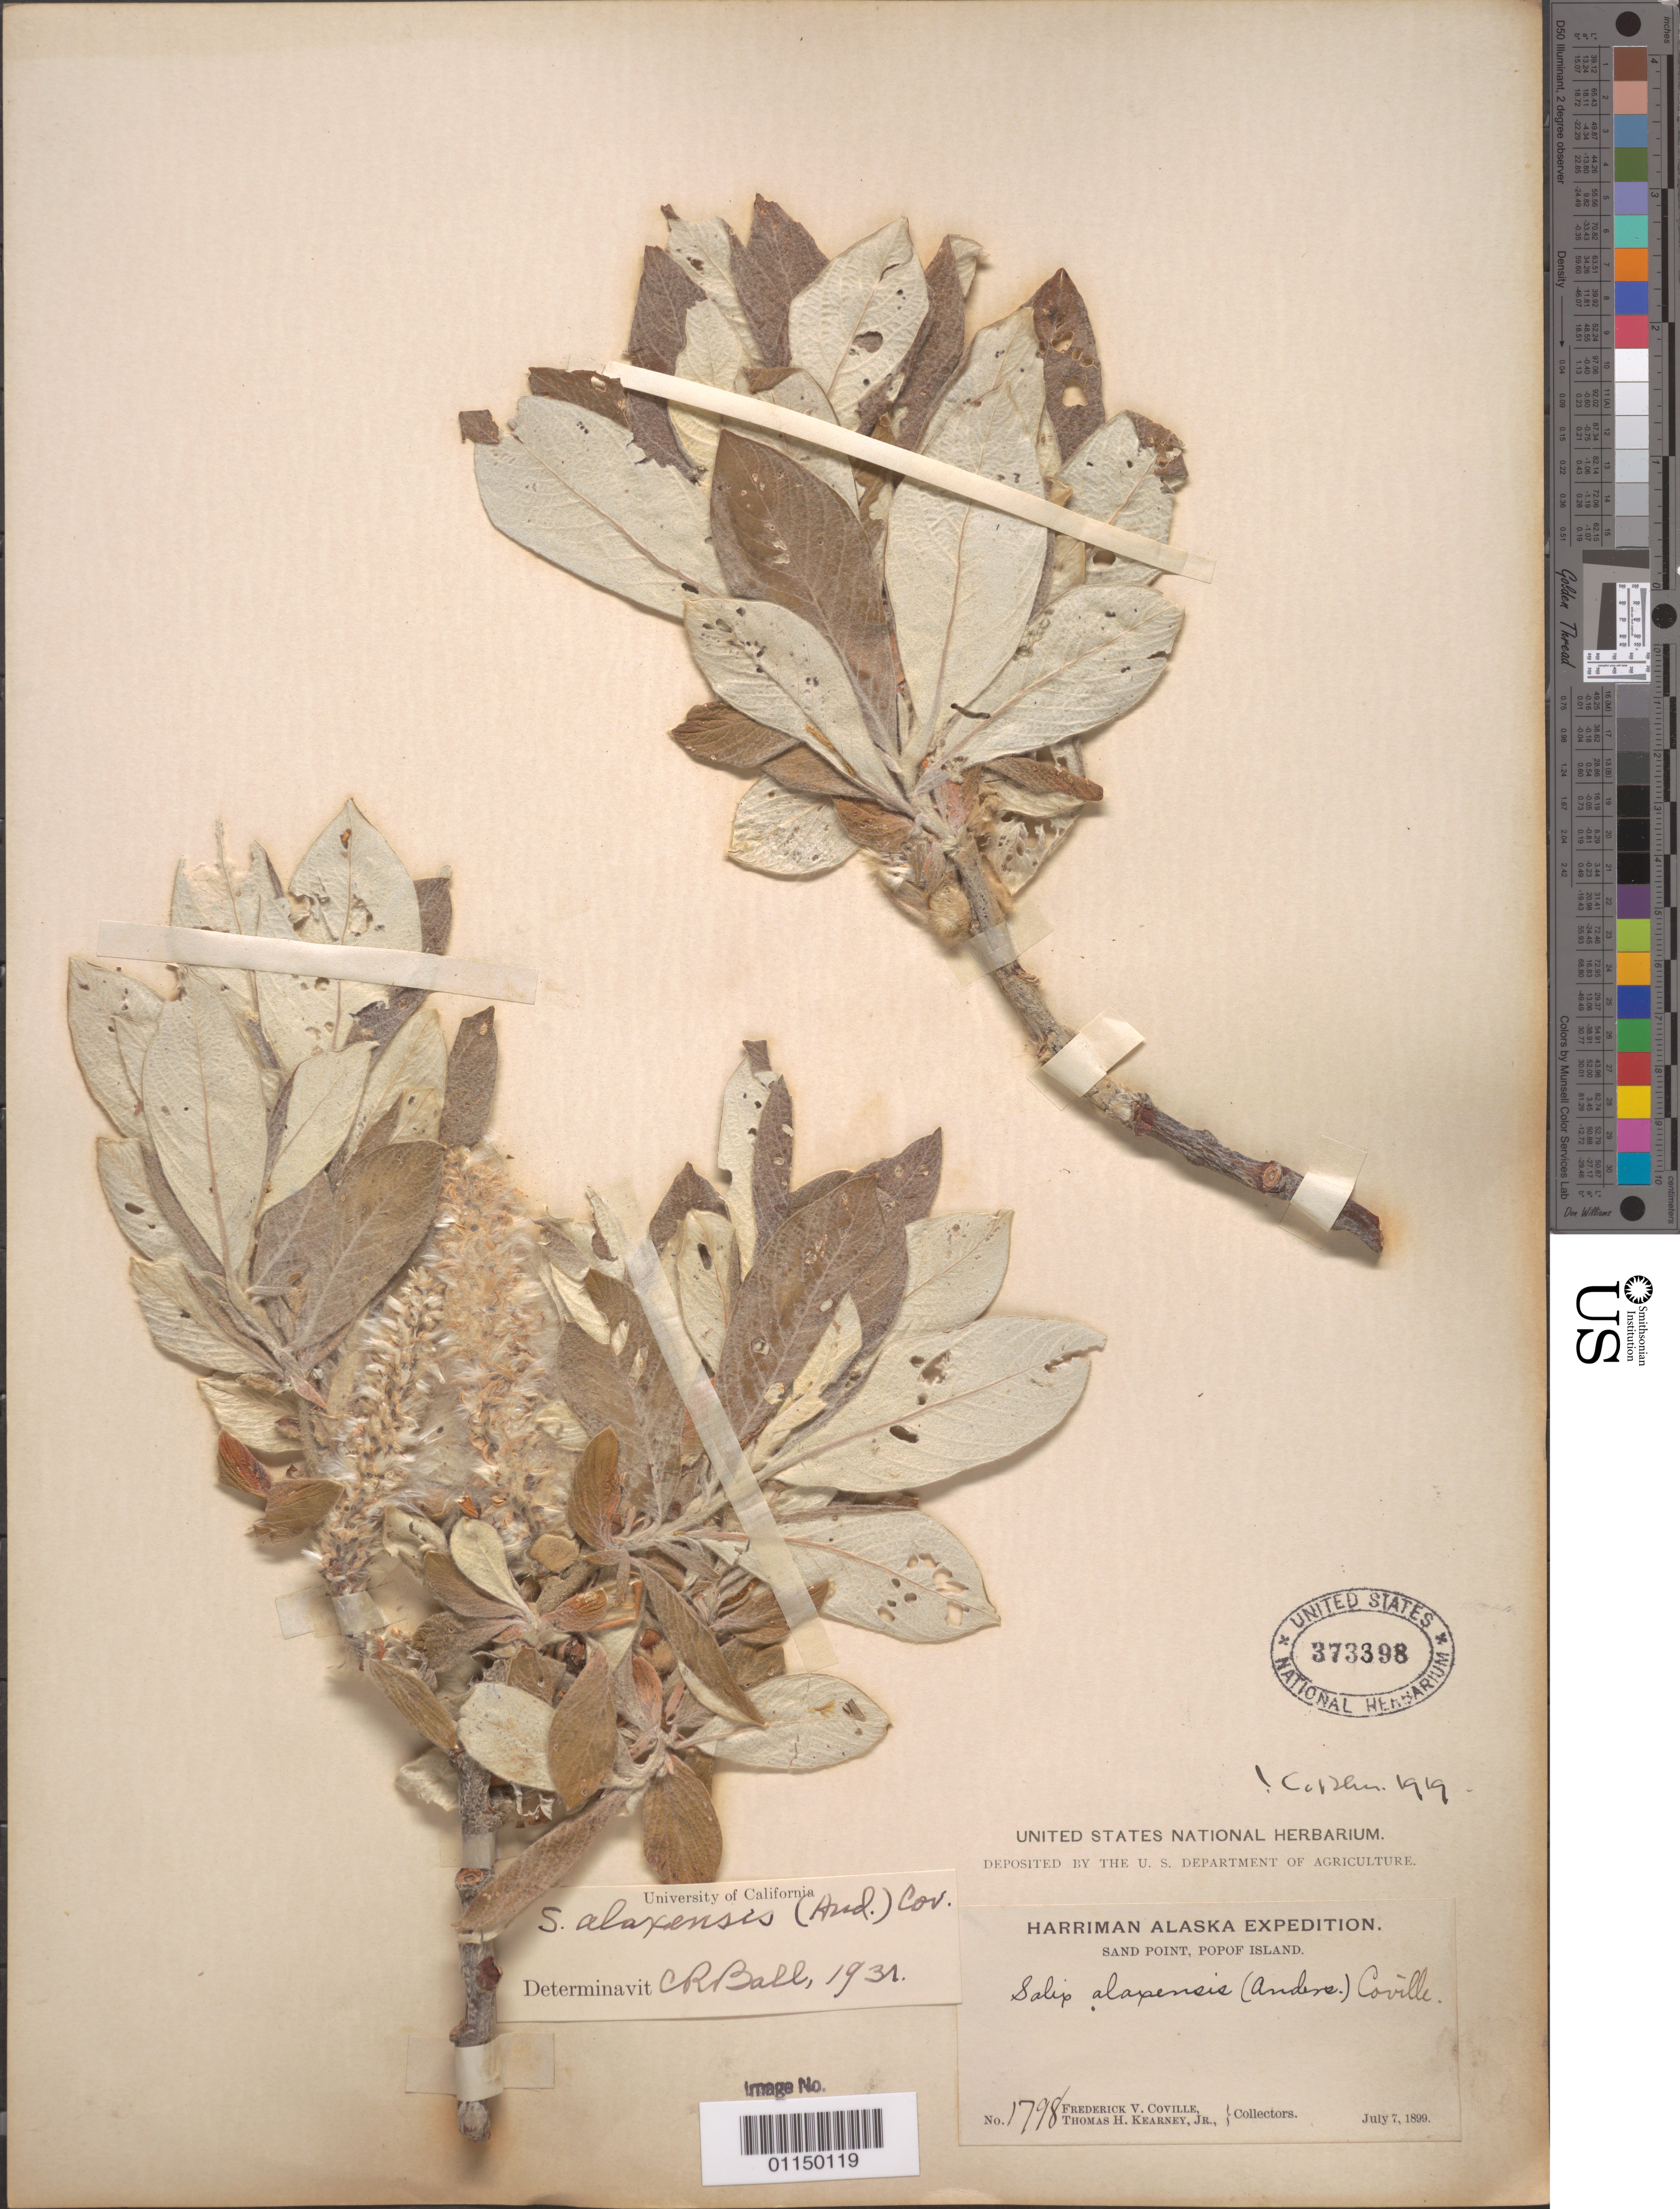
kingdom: Plantae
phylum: Tracheophyta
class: Magnoliopsida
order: Malpighiales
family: Salicaceae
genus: Salix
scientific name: Salix alaxensis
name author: (Andersson) Coville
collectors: F. V. Coville & T. H. Kearney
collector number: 1798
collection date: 1899-07-07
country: United States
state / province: Alaska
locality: Sand Point, Popof Island.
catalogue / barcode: US 373398